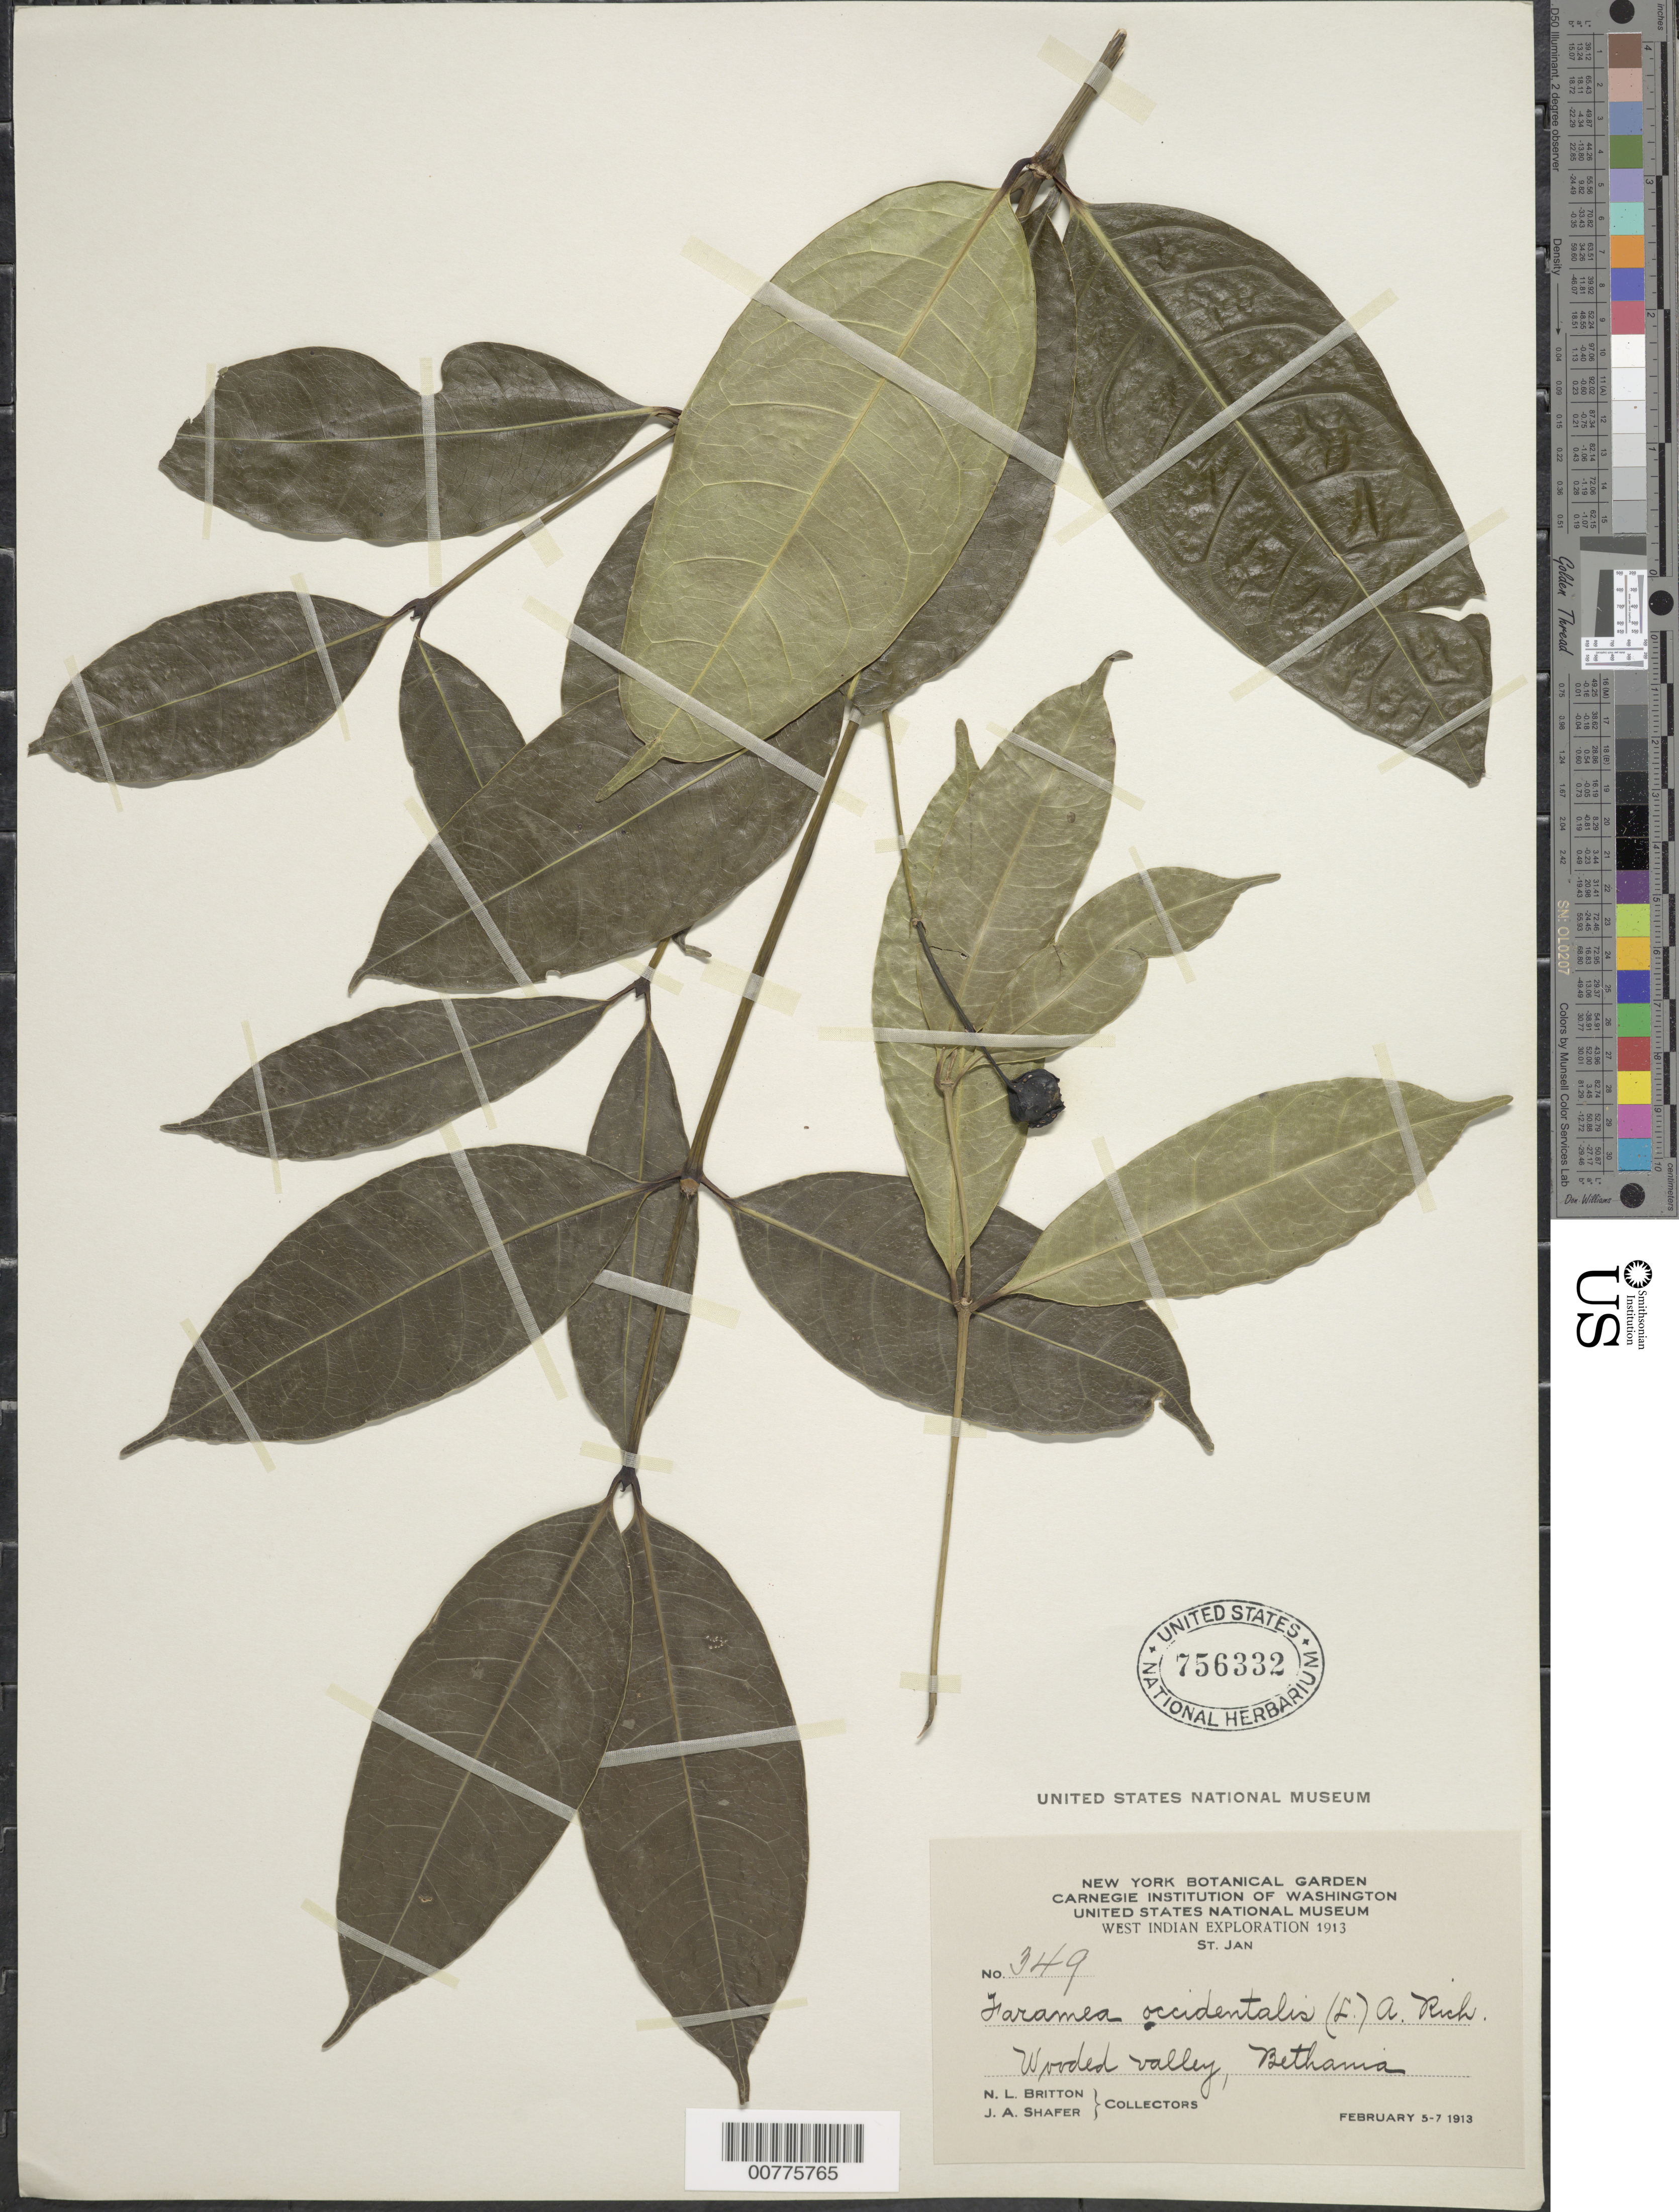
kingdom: Plantae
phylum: Tracheophyta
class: Magnoliopsida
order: Gentianales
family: Rubiaceae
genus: Faramea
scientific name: Faramea occidentalis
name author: (L.) A. Rich.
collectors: N. Britton & J. A. Shafer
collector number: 349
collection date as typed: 05 Feb 1913 to 07 Feb 1913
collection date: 1913-02-05/1913-02-07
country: U.S. Virgin Islands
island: St. John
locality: Bethania. Wooded valley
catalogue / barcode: US 756332